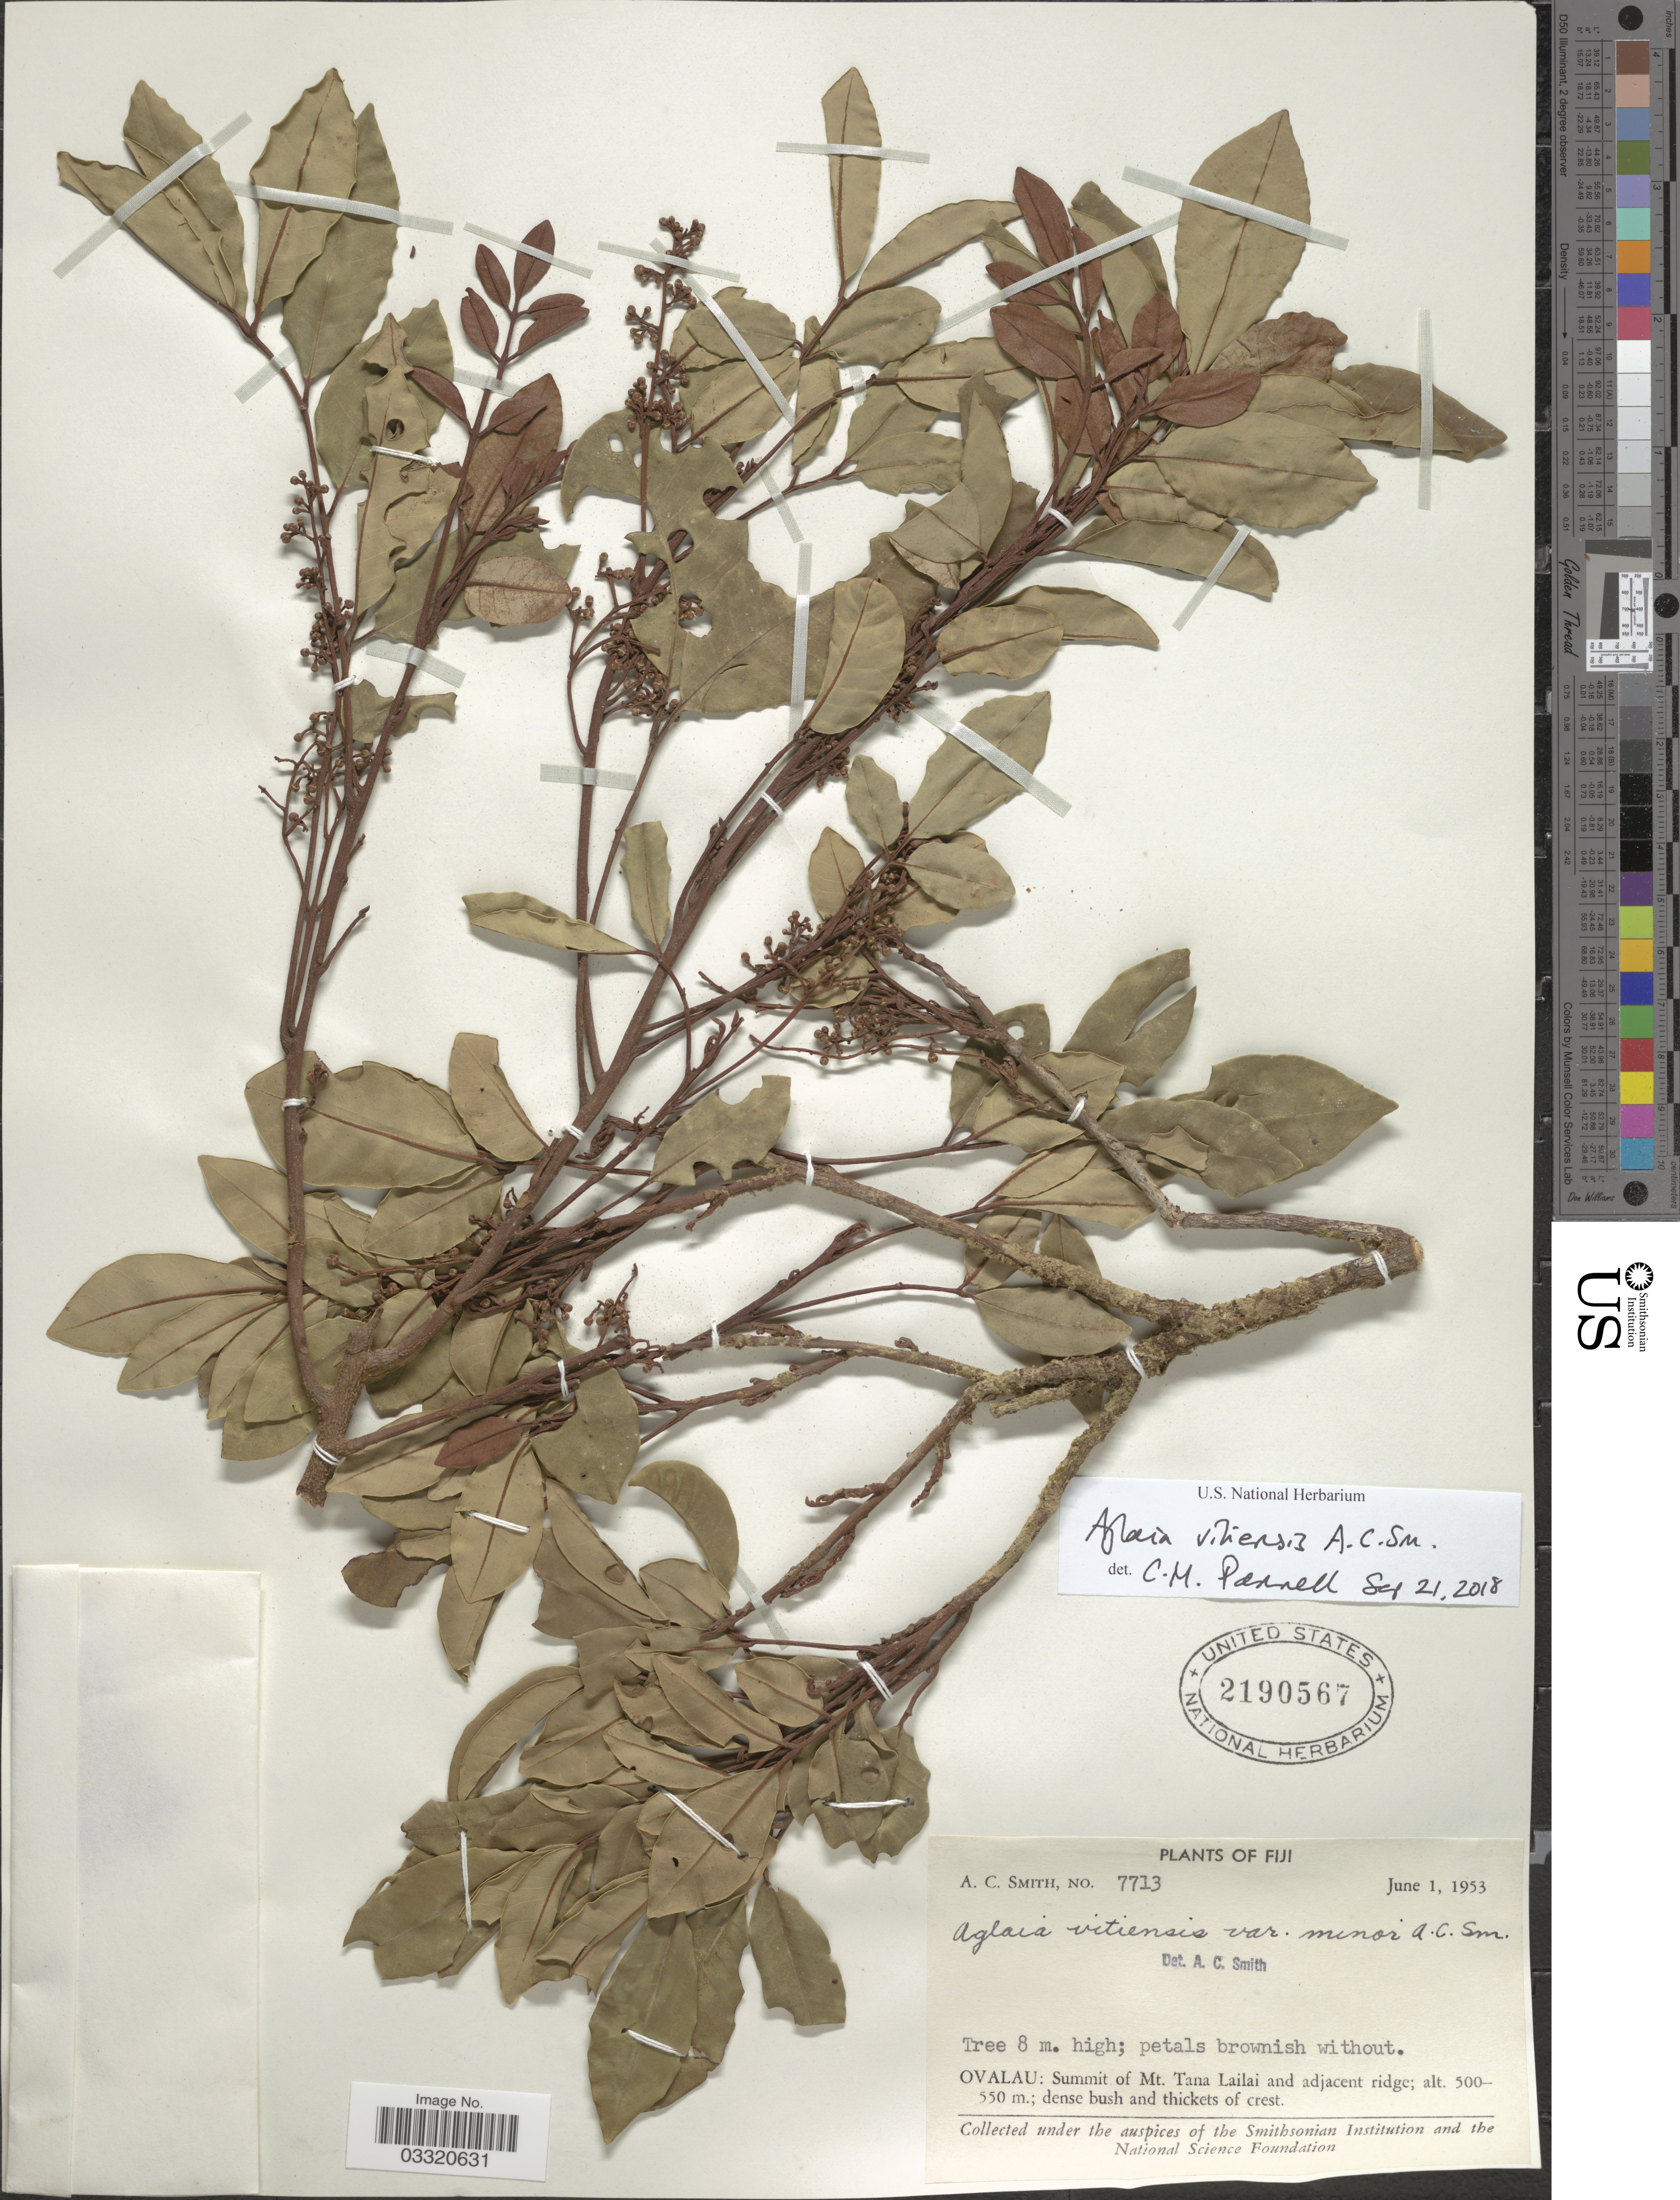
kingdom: Plantae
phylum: Tracheophyta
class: Magnoliopsida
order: Sapindales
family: Meliaceae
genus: Aglaia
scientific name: Aglaia vitiensis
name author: A.C. Sm.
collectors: A. C. Smith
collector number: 7713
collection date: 1953-06-01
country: Fiji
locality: Ovalau: Summit of Mt. Tana Lailai and adjacent ridge.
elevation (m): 500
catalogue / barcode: US 219056